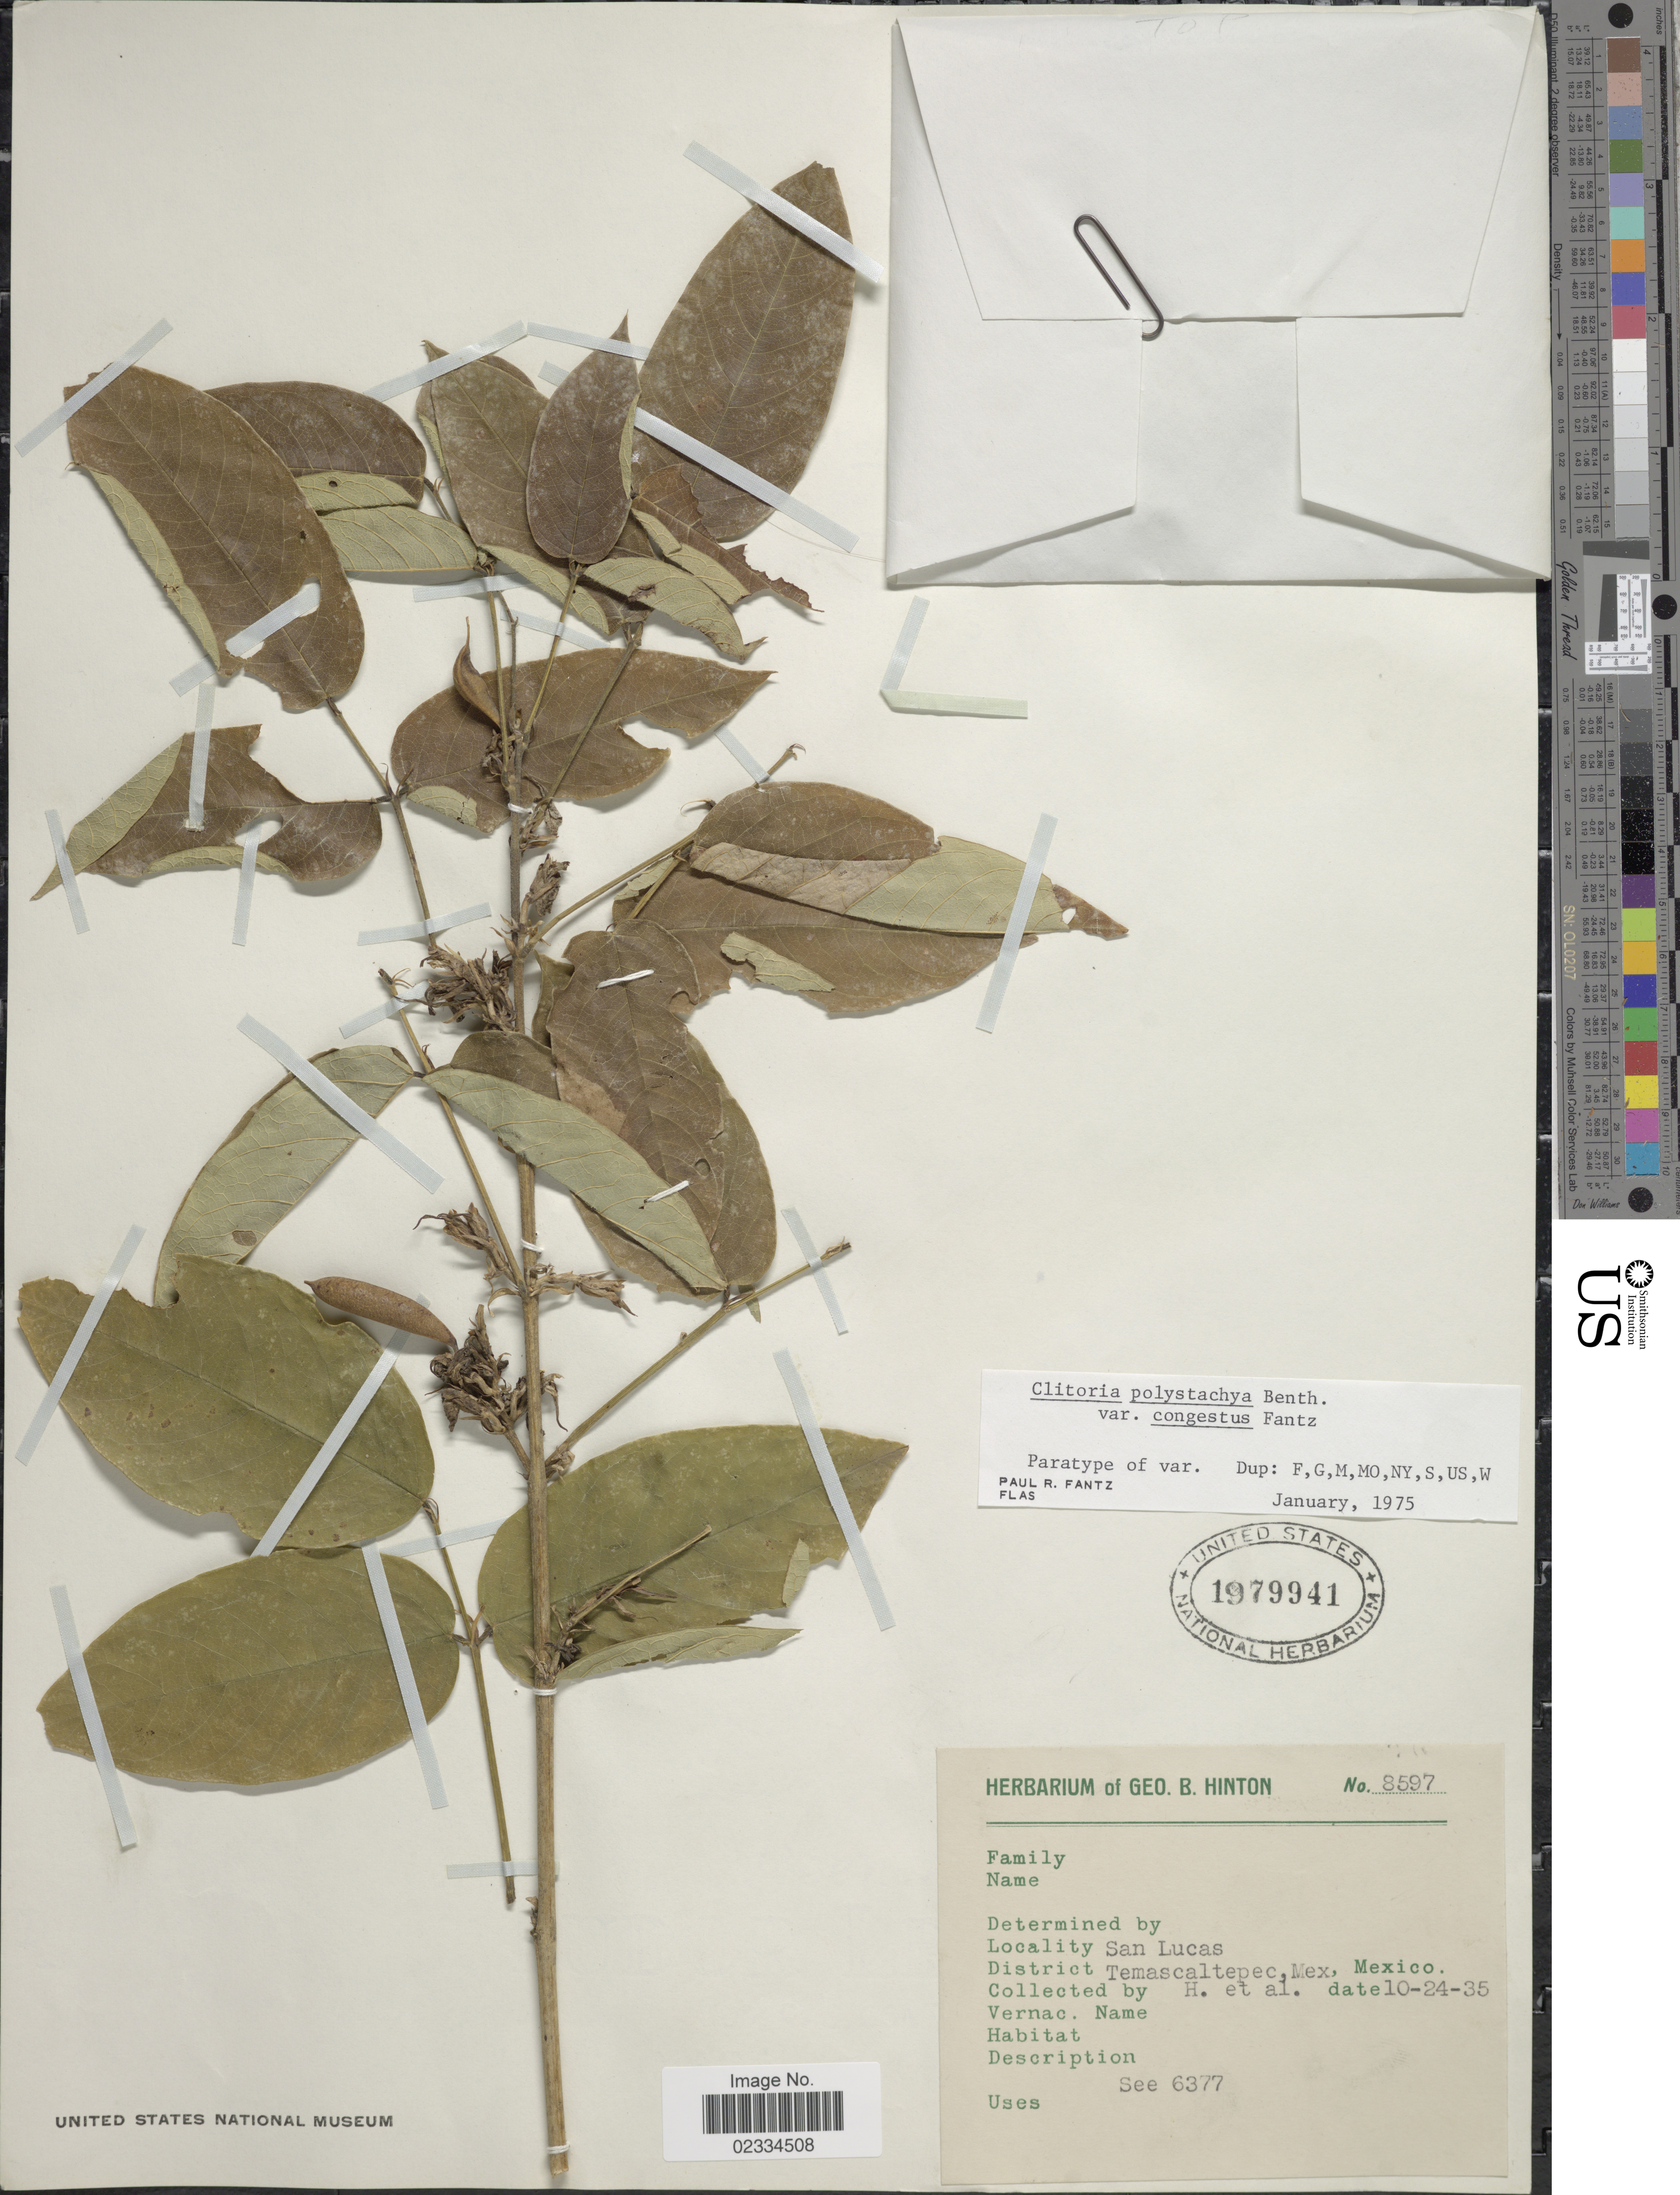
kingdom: Plantae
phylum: Tracheophyta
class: Magnoliopsida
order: Fabales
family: Fabaceae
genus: Clitoria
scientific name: Clitoria polystachya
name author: Benth.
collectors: G. B. Hinton & et al.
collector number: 8597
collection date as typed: Transcribed d/m/y: 24/10/35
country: Mexico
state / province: México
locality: San Lucas, District Temascaltepec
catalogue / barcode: US 1979941